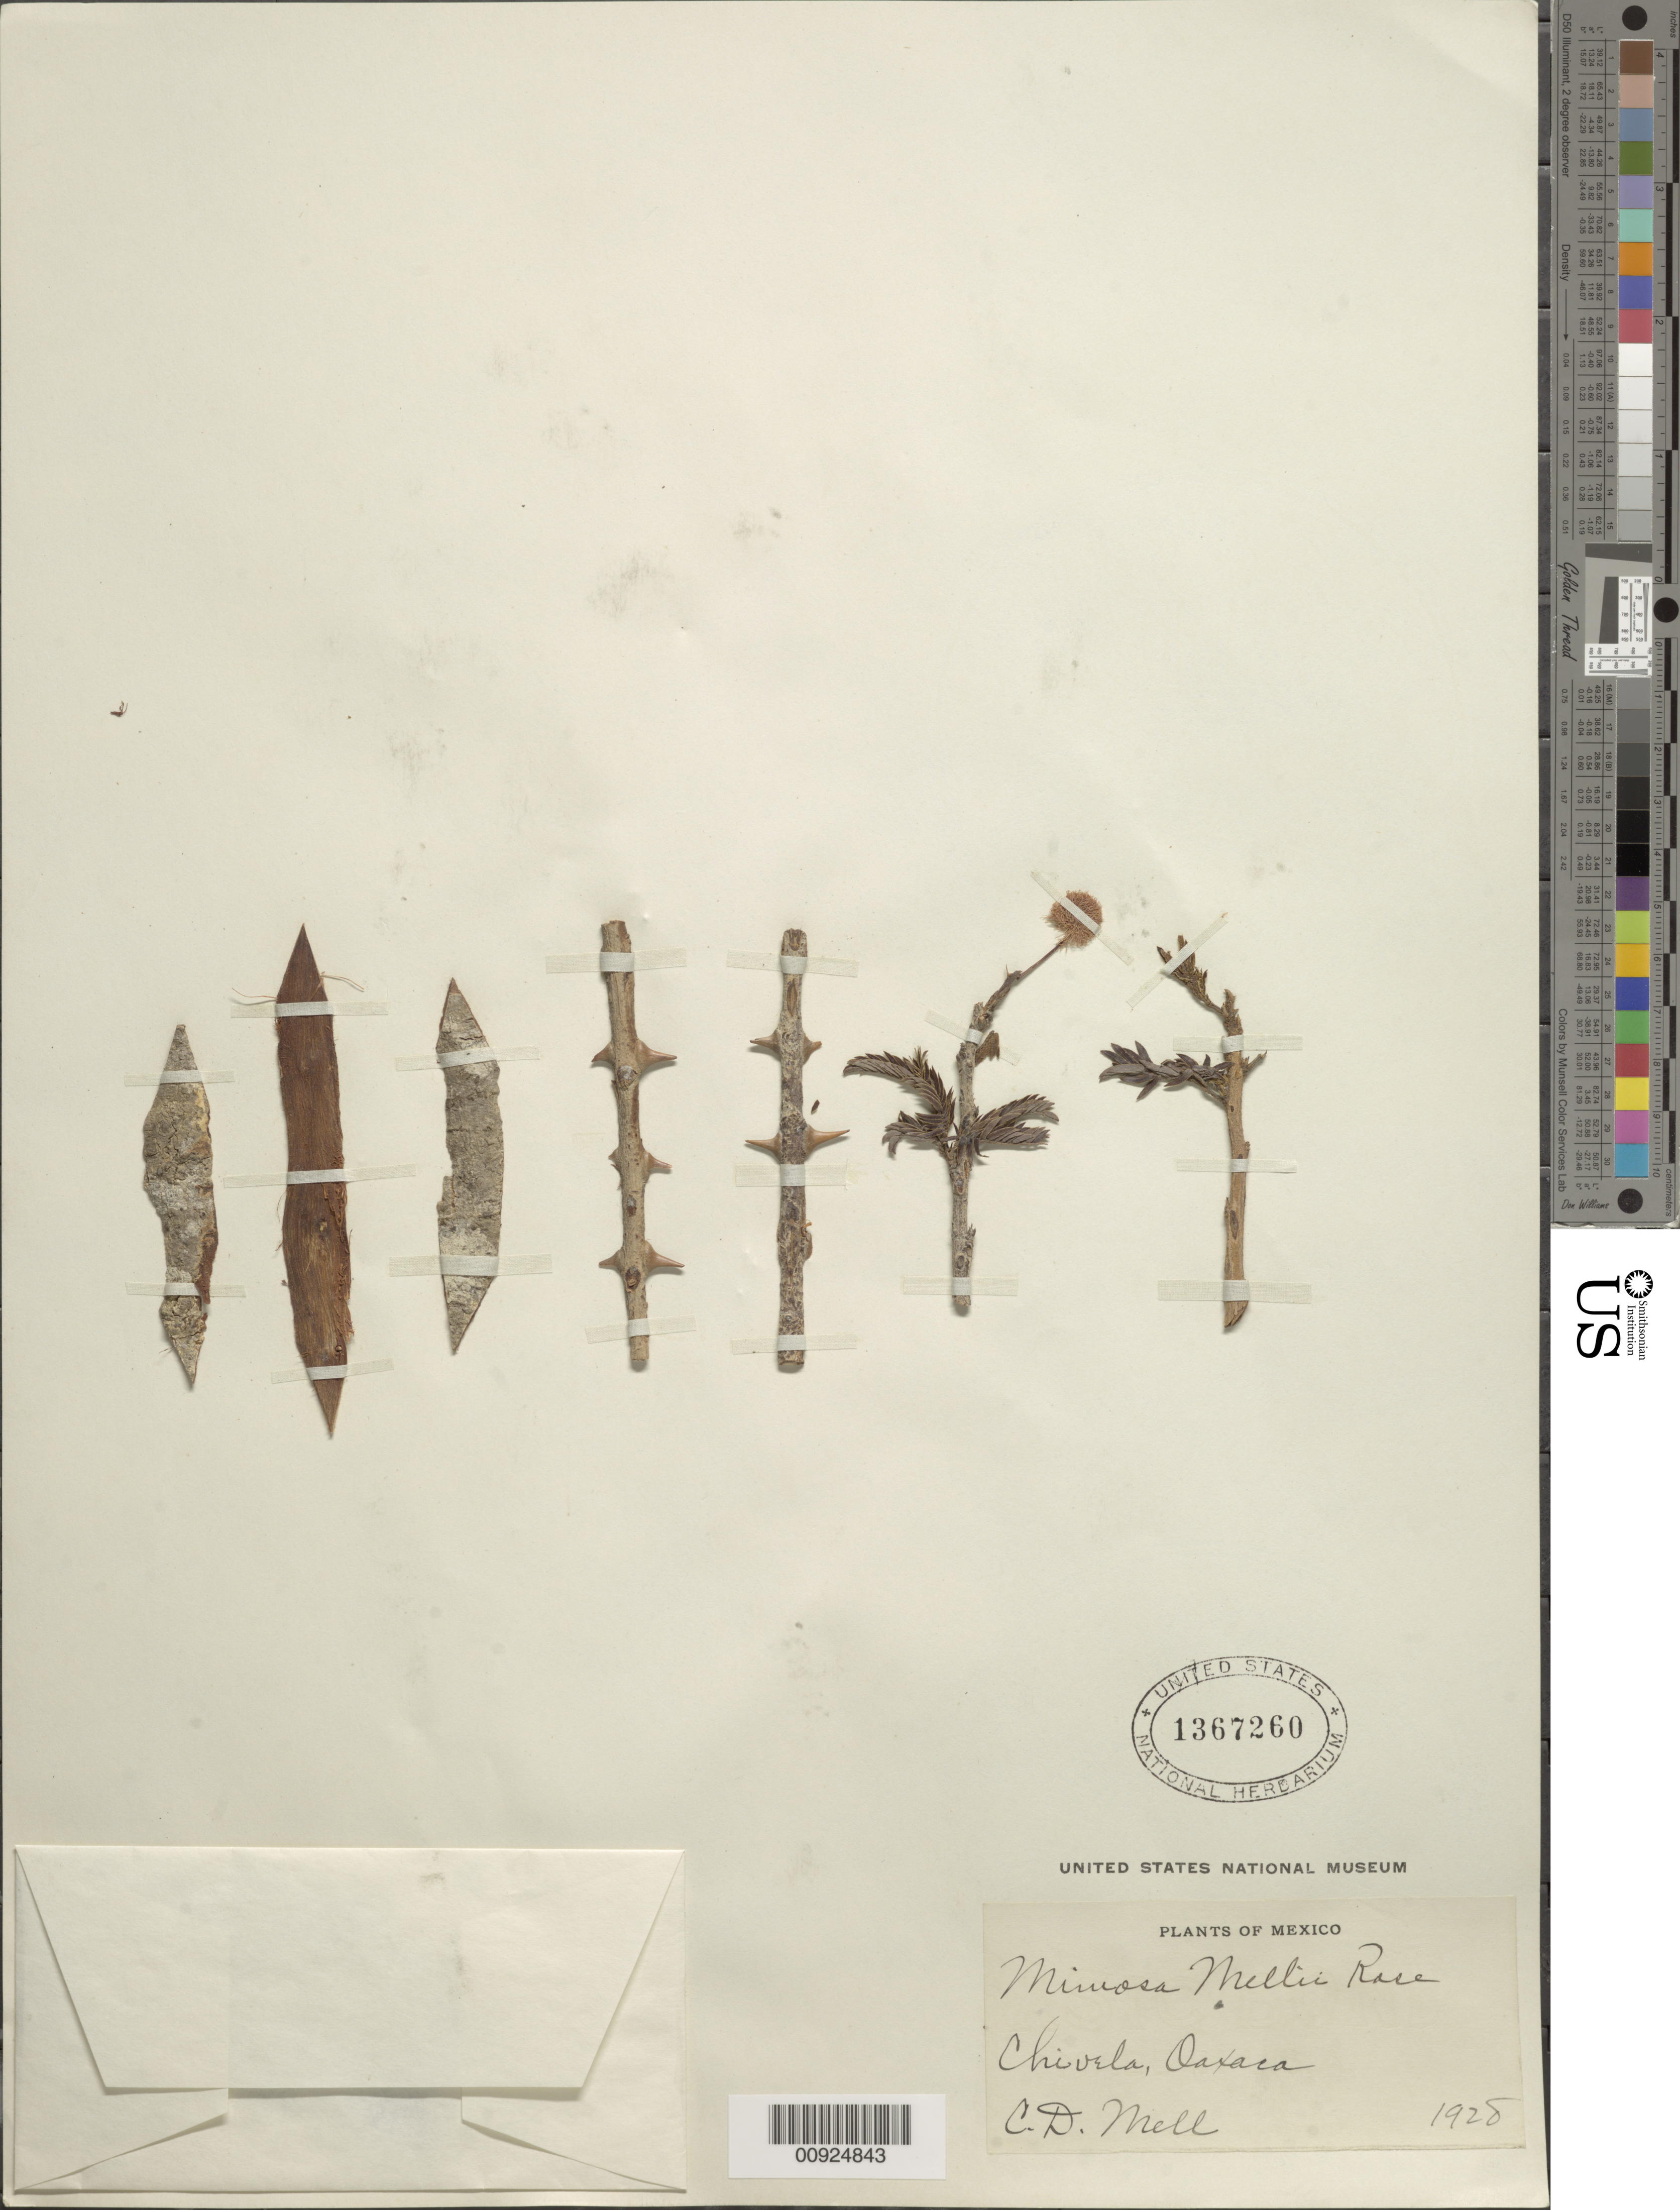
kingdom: Plantae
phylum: Tracheophyta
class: Magnoliopsida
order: Fabales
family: Fabaceae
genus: Mimosa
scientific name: Mimosa mellii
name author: Britton & Rose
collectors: C. D. Mell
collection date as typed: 1928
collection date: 1928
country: Mexico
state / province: Oaxaca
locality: Chivela, Oaxaca.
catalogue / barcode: US 1367260